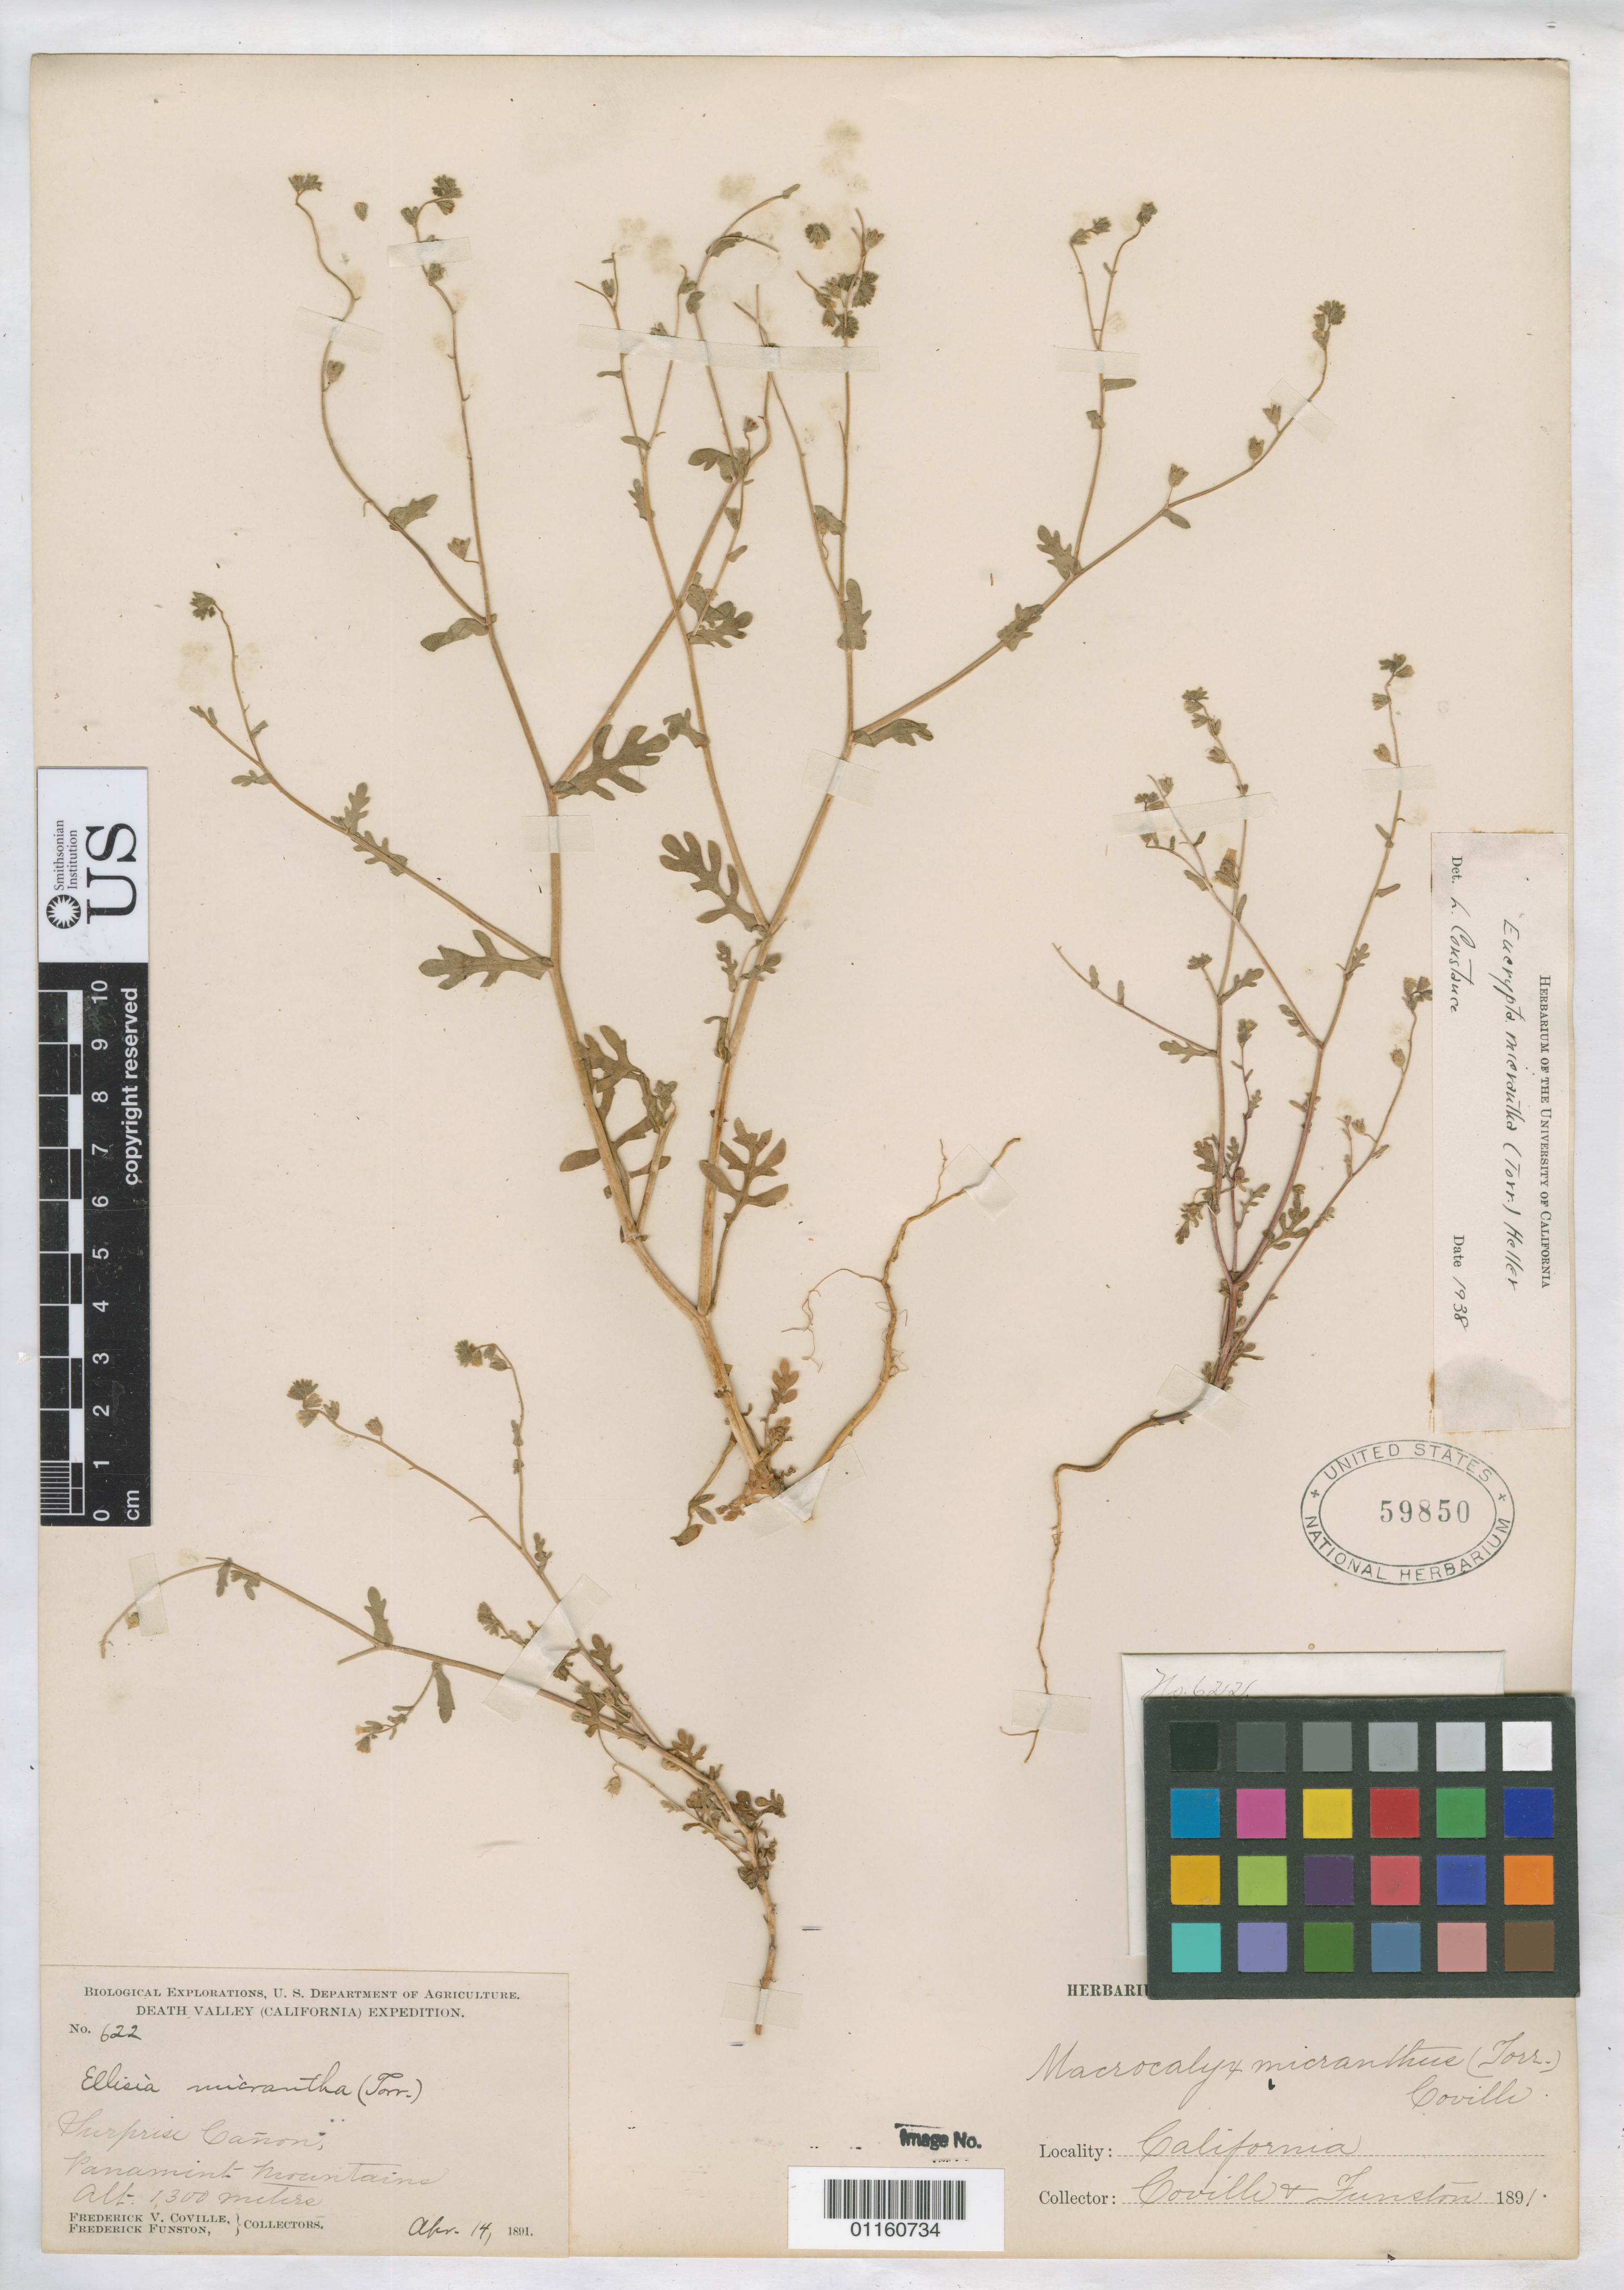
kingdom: Plantae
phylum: Tracheophyta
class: Magnoliopsida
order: Boraginales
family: Hydrophyllaceae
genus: Eucrypta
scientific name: Eucrypta micrantha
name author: (Torr.) A. Heller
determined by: Constance, L., (UC), University of California Berkeley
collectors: F. V. Coville & F. Funston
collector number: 622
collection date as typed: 14 Apr 1891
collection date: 1891-04-14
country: United States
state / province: California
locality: Panamint Mountains, Surprise Canyon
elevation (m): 1300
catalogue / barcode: US 59850